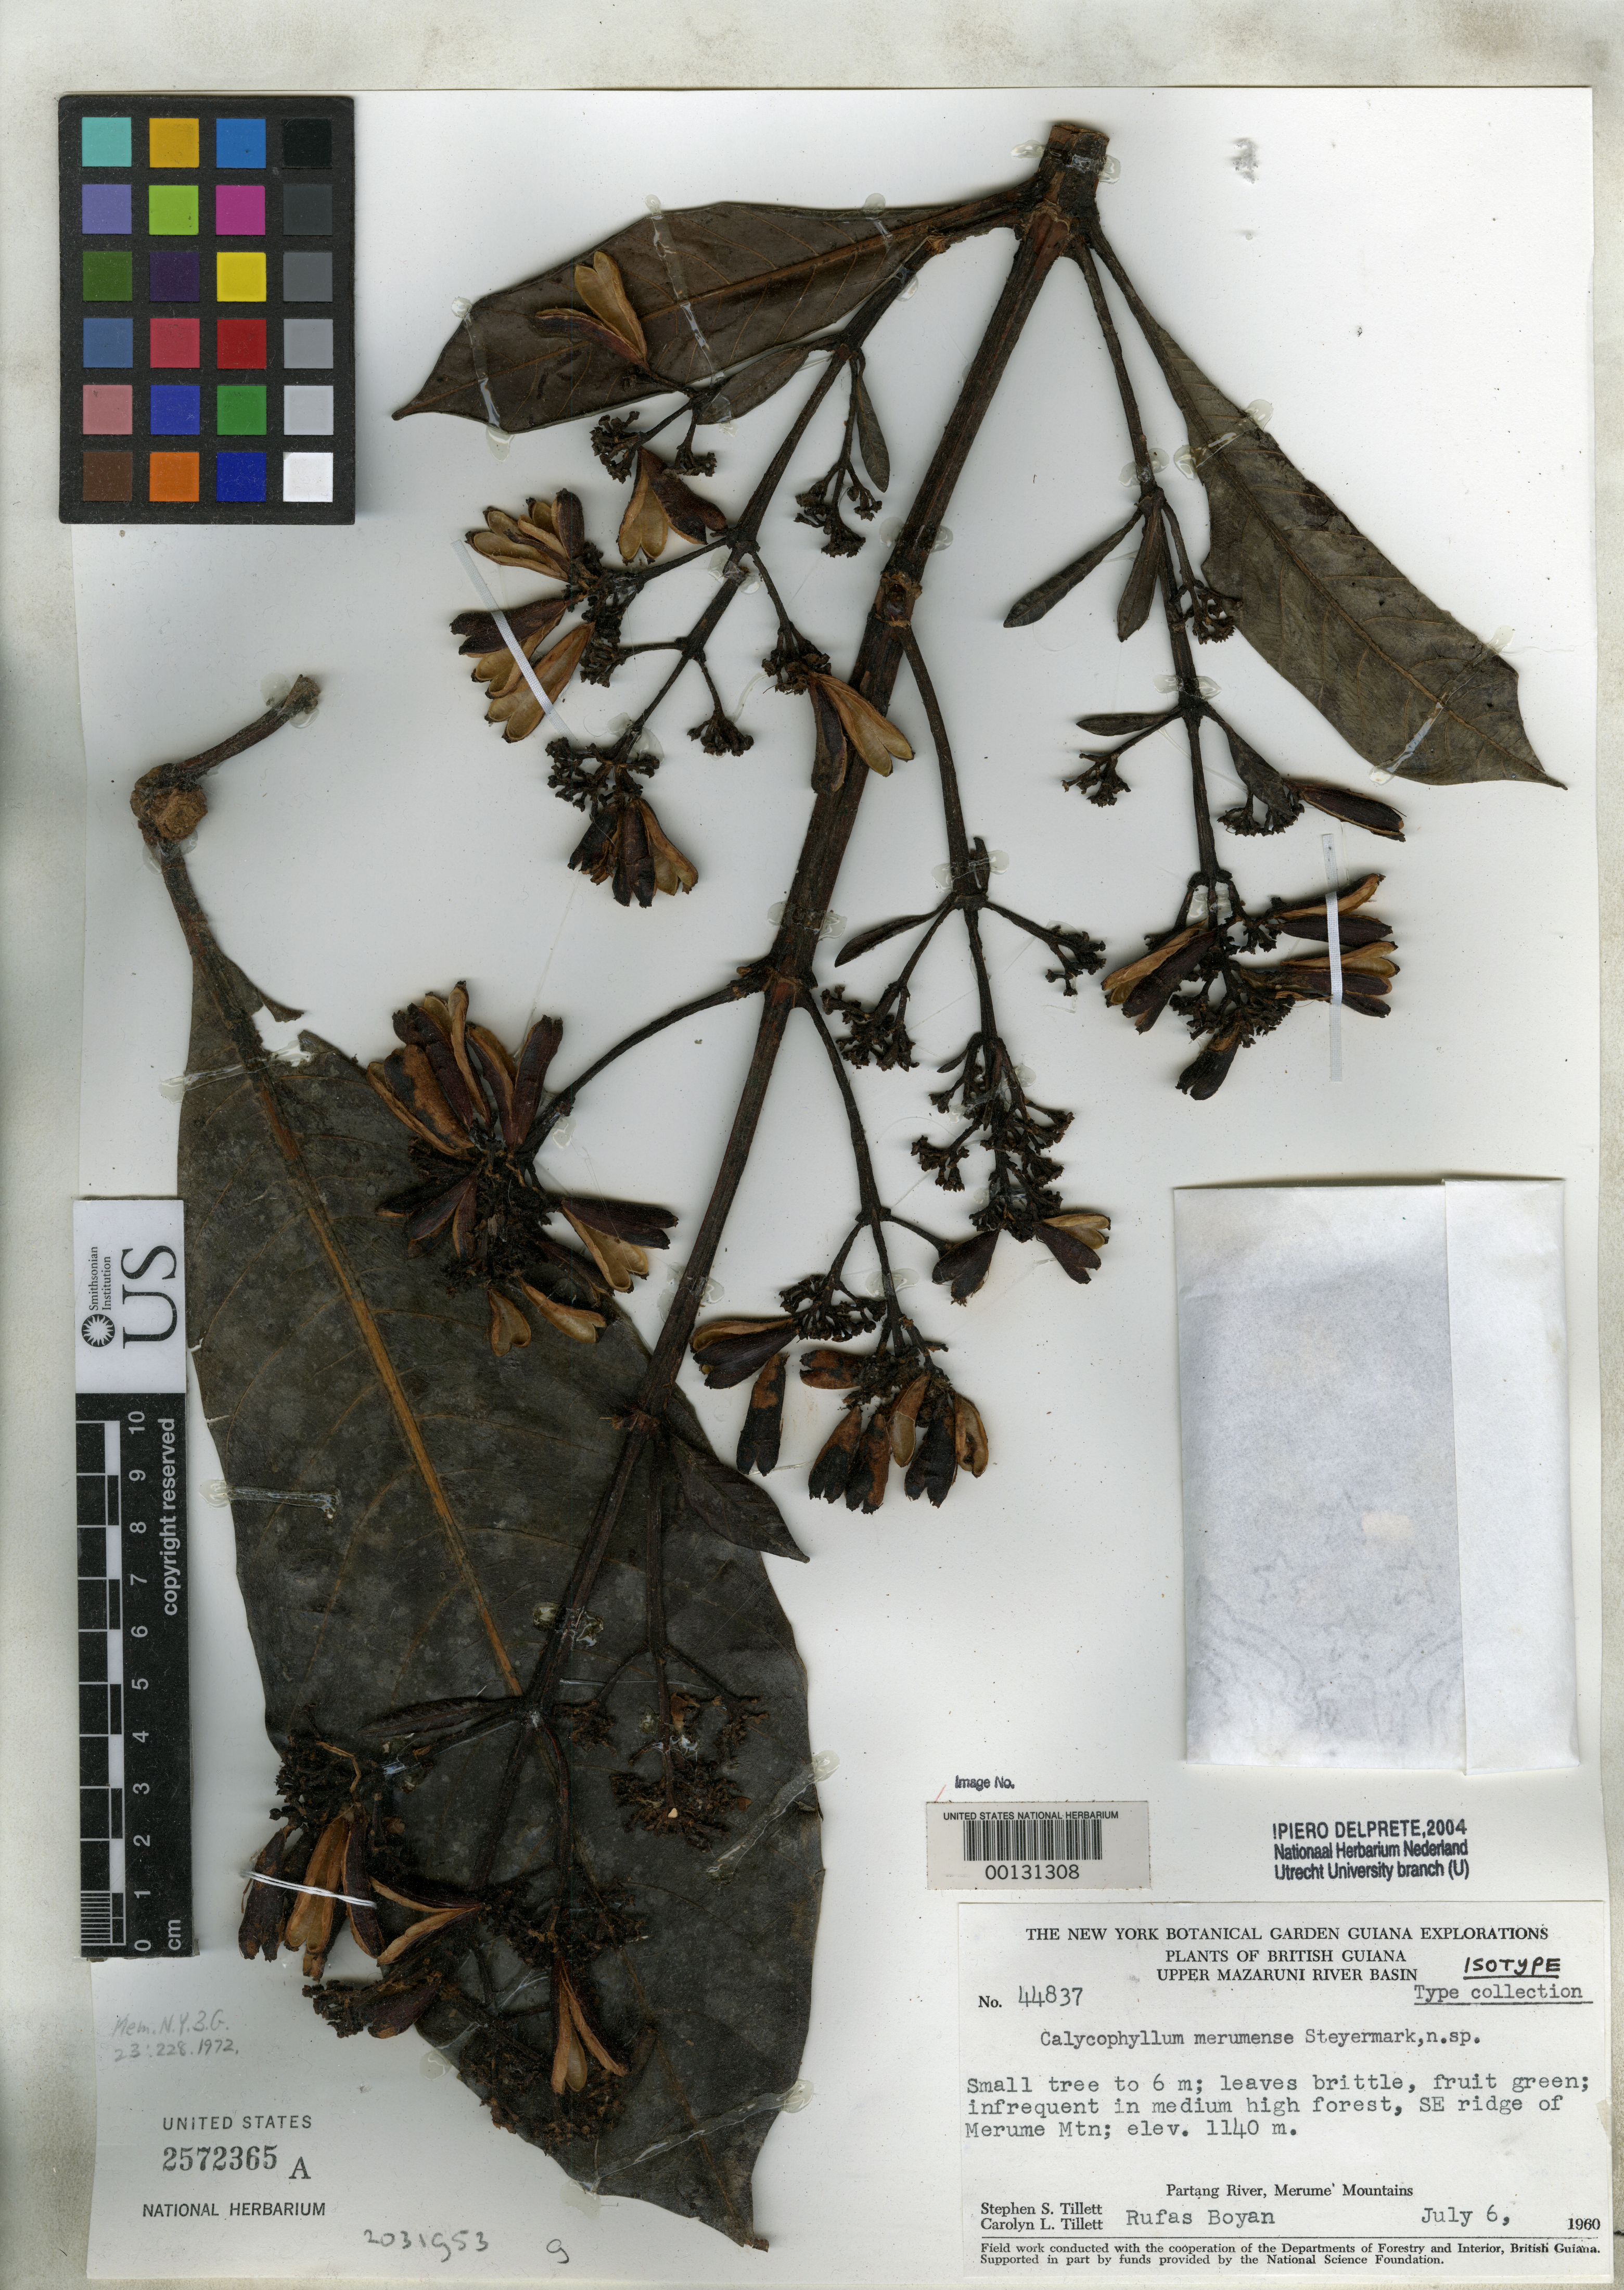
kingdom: Plantae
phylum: Tracheophyta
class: Magnoliopsida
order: Gentianales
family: Rubiaceae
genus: Calycophyllum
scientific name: Calycophyllum merumense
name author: Steyerm.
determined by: Delprete, P. G., Herb. de Guyane Cay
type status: Isotype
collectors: S. S. Tillett & C. L. Tillett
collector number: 44837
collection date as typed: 06 Jul 1960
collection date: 1960-07-06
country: Guyana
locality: Upper Mazaruni River basin, Merume Mountain.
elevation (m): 1140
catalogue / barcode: US 2572365A